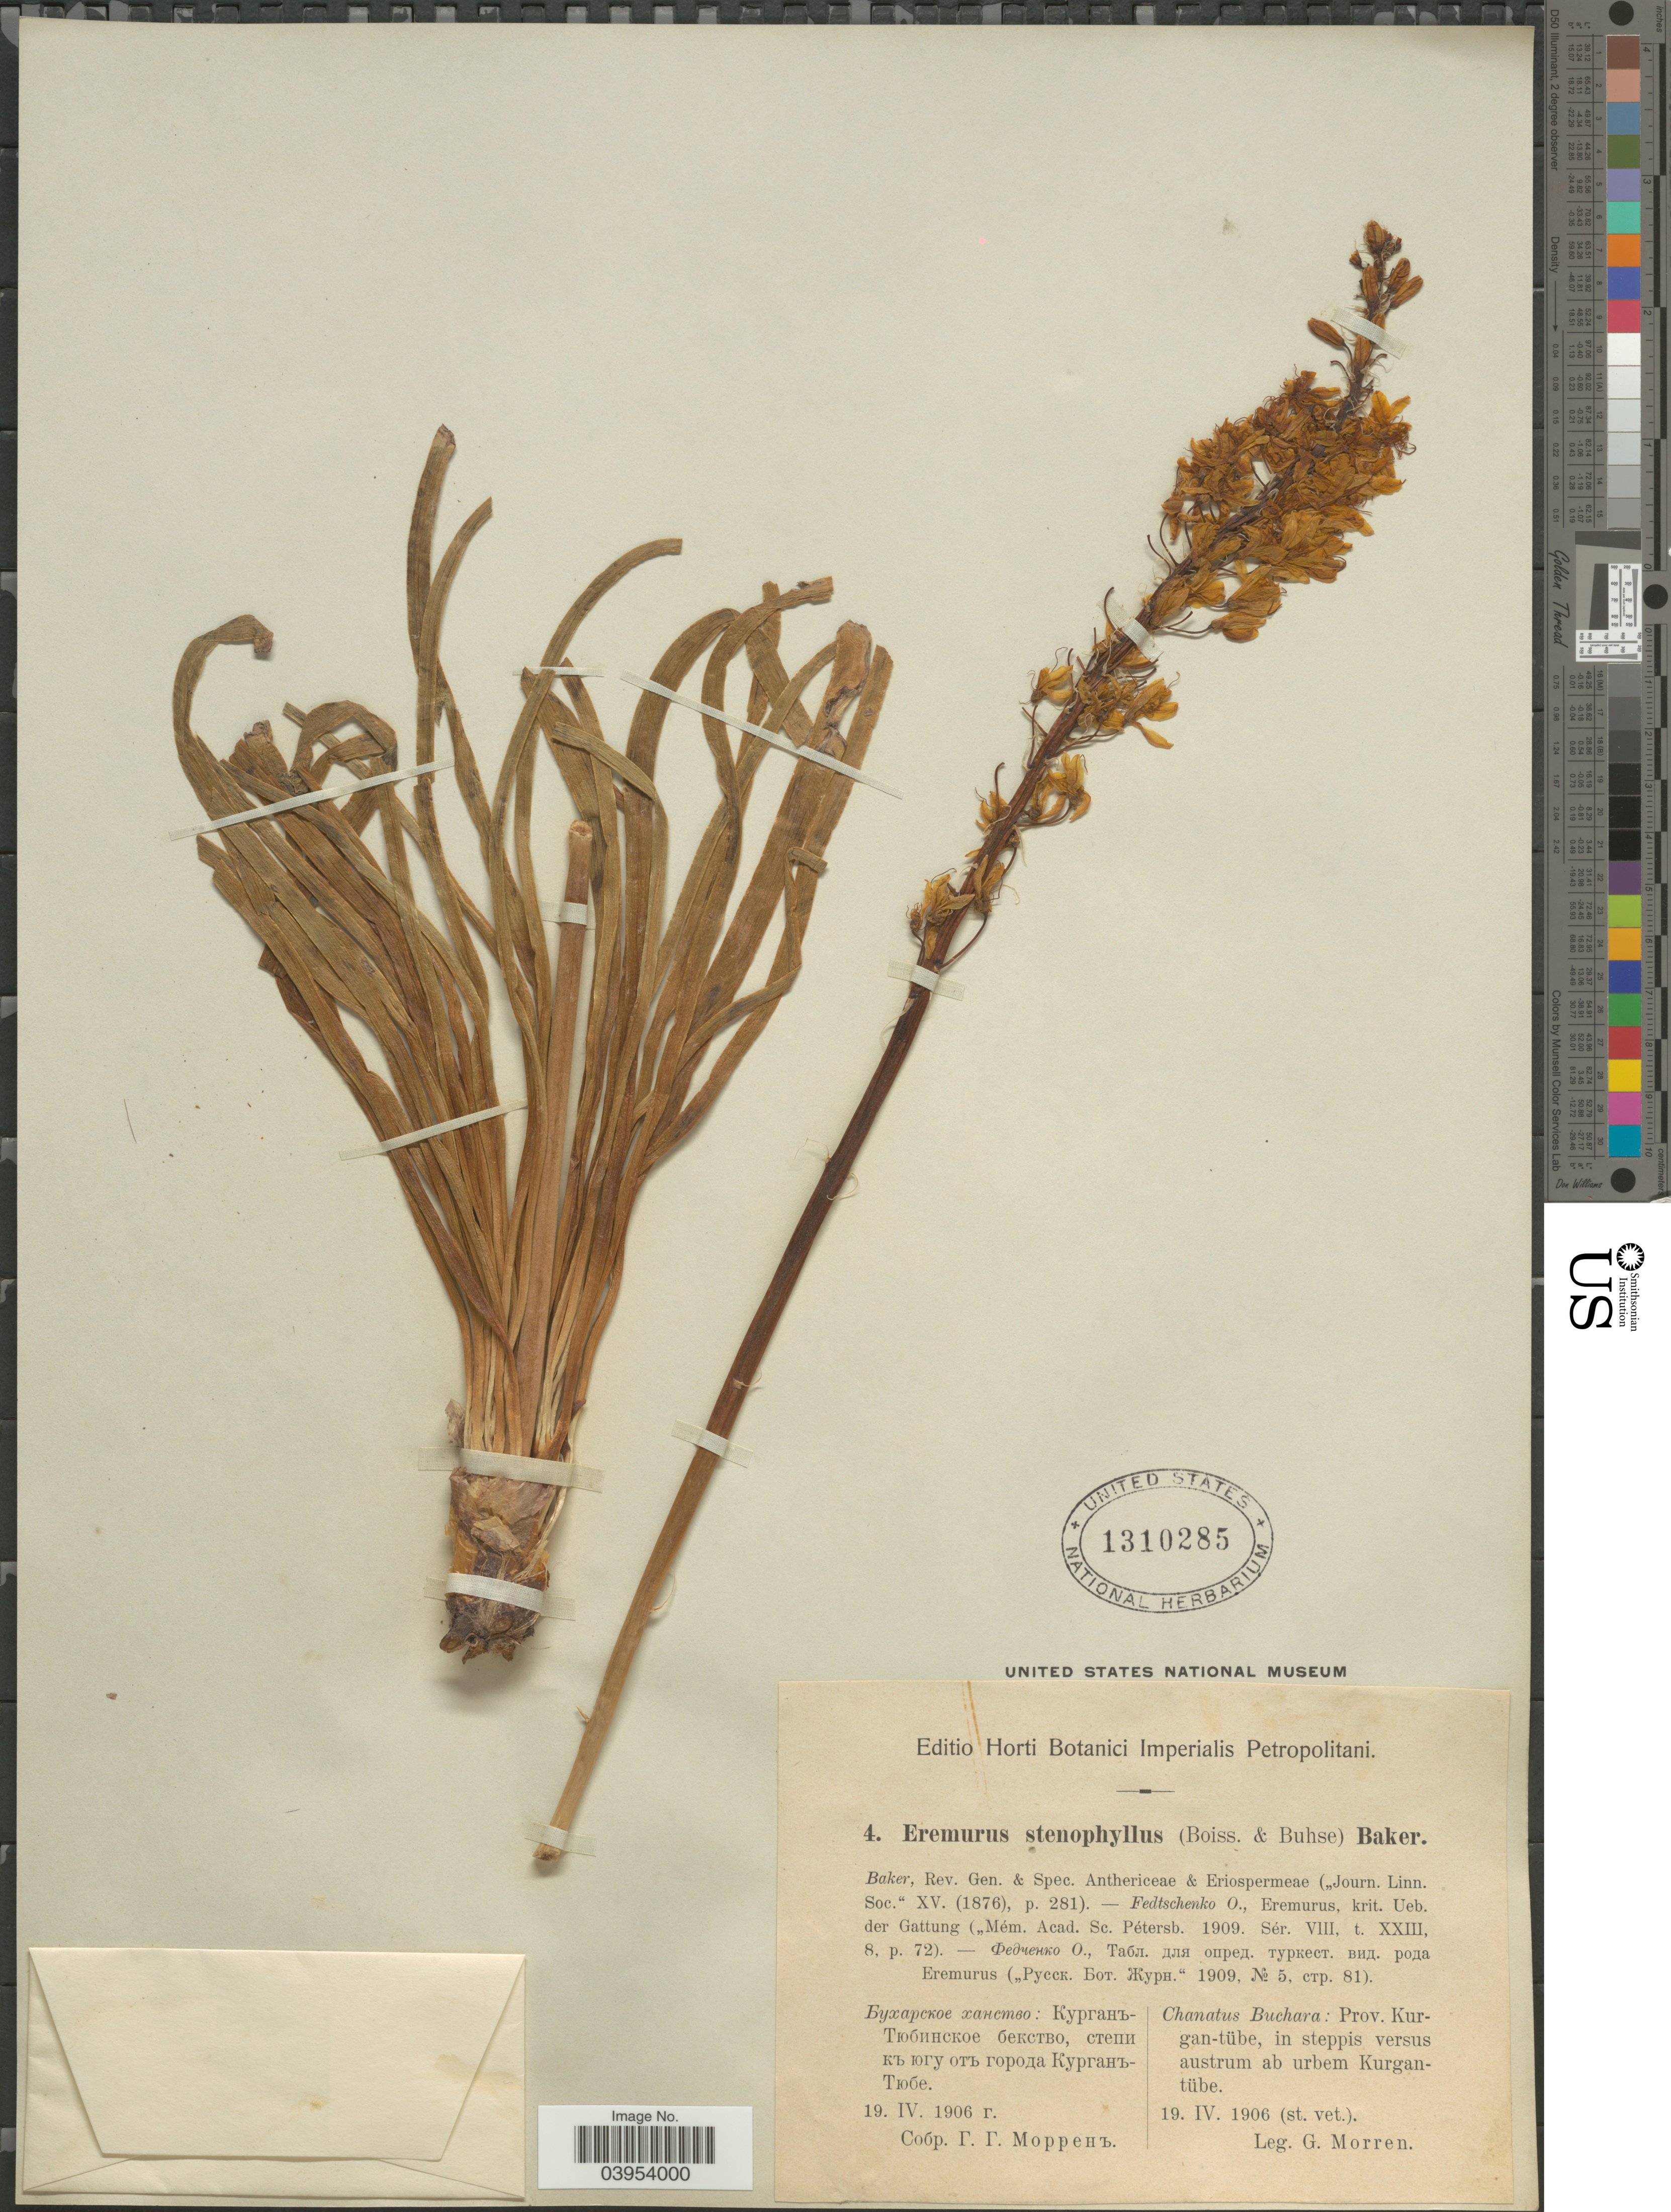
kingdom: Plantae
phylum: Tracheophyta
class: Liliopsida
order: Asparagales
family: Asphodelaceae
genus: Eremurus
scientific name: Eremurus stenophyllus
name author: (Boiss. & Buhse) Baker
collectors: G. Morren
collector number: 4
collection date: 1906-04-19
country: Tajikistan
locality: Chanatus Buchara: Prov. Kurgan-tübe, in steppis versus austrum ab urbem Kurgan-tübe.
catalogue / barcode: US 1310285